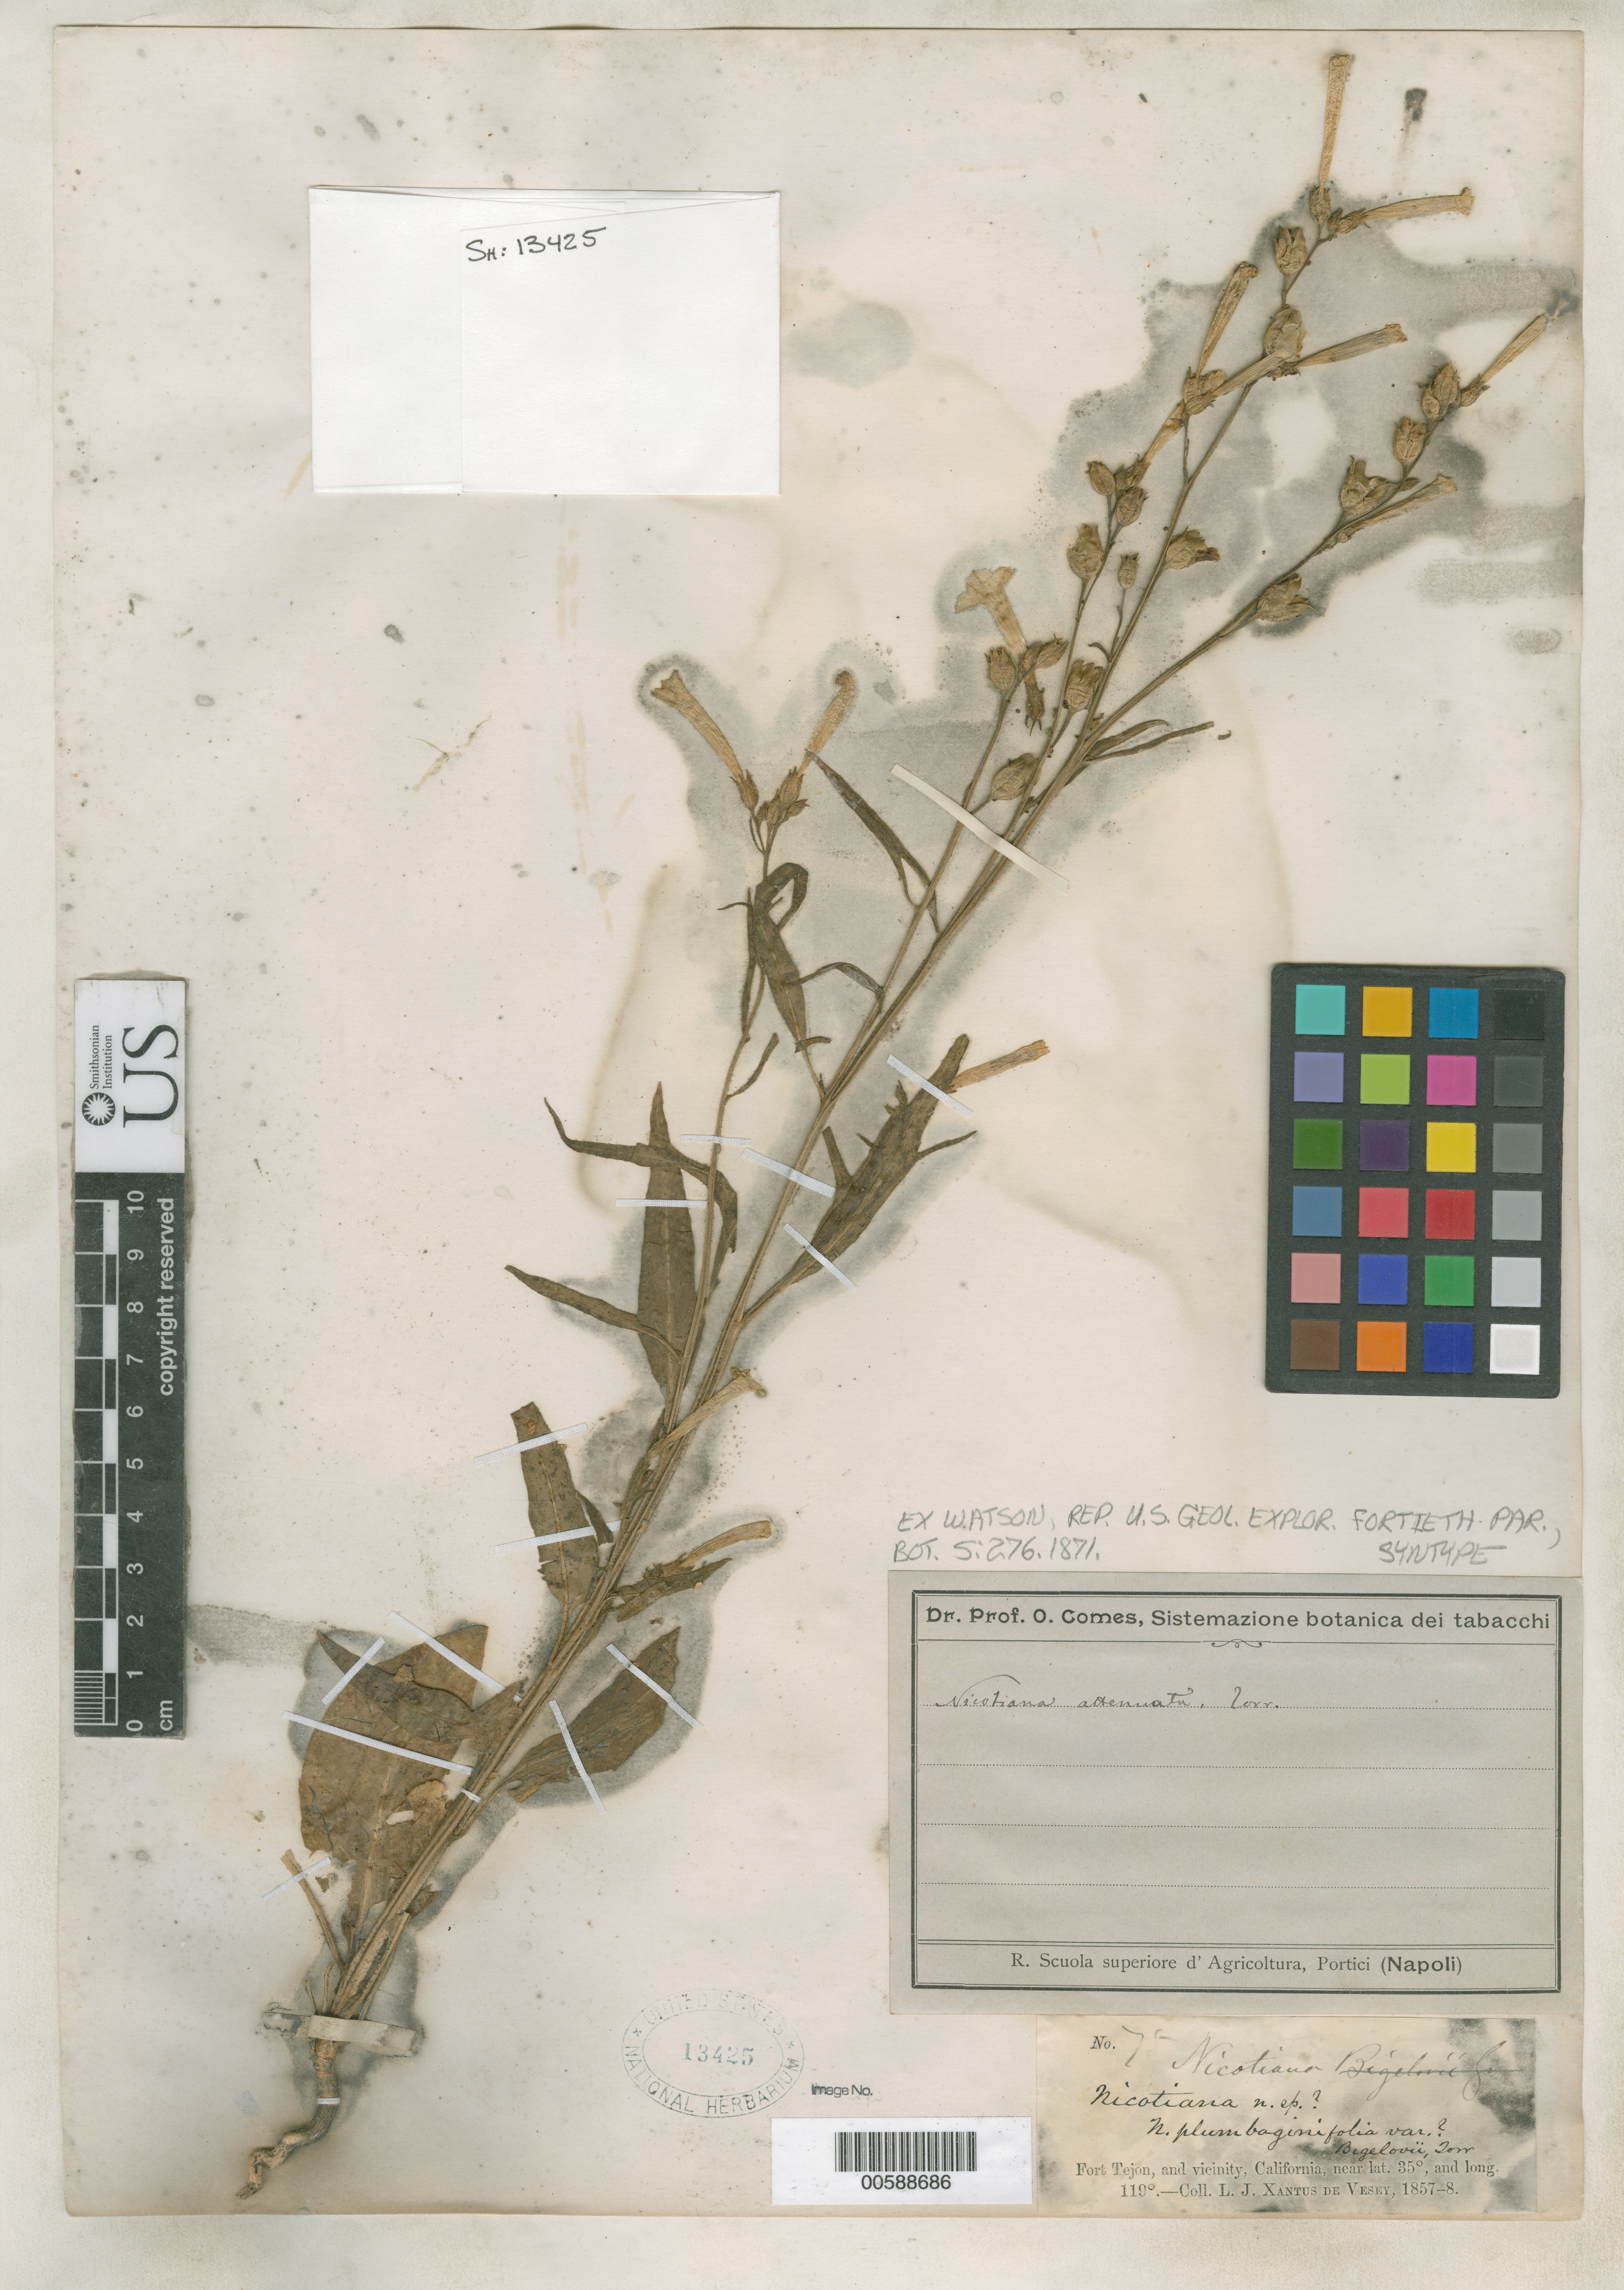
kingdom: Plantae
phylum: Tracheophyta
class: Magnoliopsida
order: Solanales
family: Solanaceae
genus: Nicotiana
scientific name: Nicotiana attenuata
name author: Torr. ex S. Watson in C. King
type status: Syntype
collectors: L. Xantus de Vesey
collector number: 75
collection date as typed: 1857 to -- --- 1858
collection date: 1857/1858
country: United States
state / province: California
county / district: Kern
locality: Fort Tejons & vicinity.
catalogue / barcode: US 13425